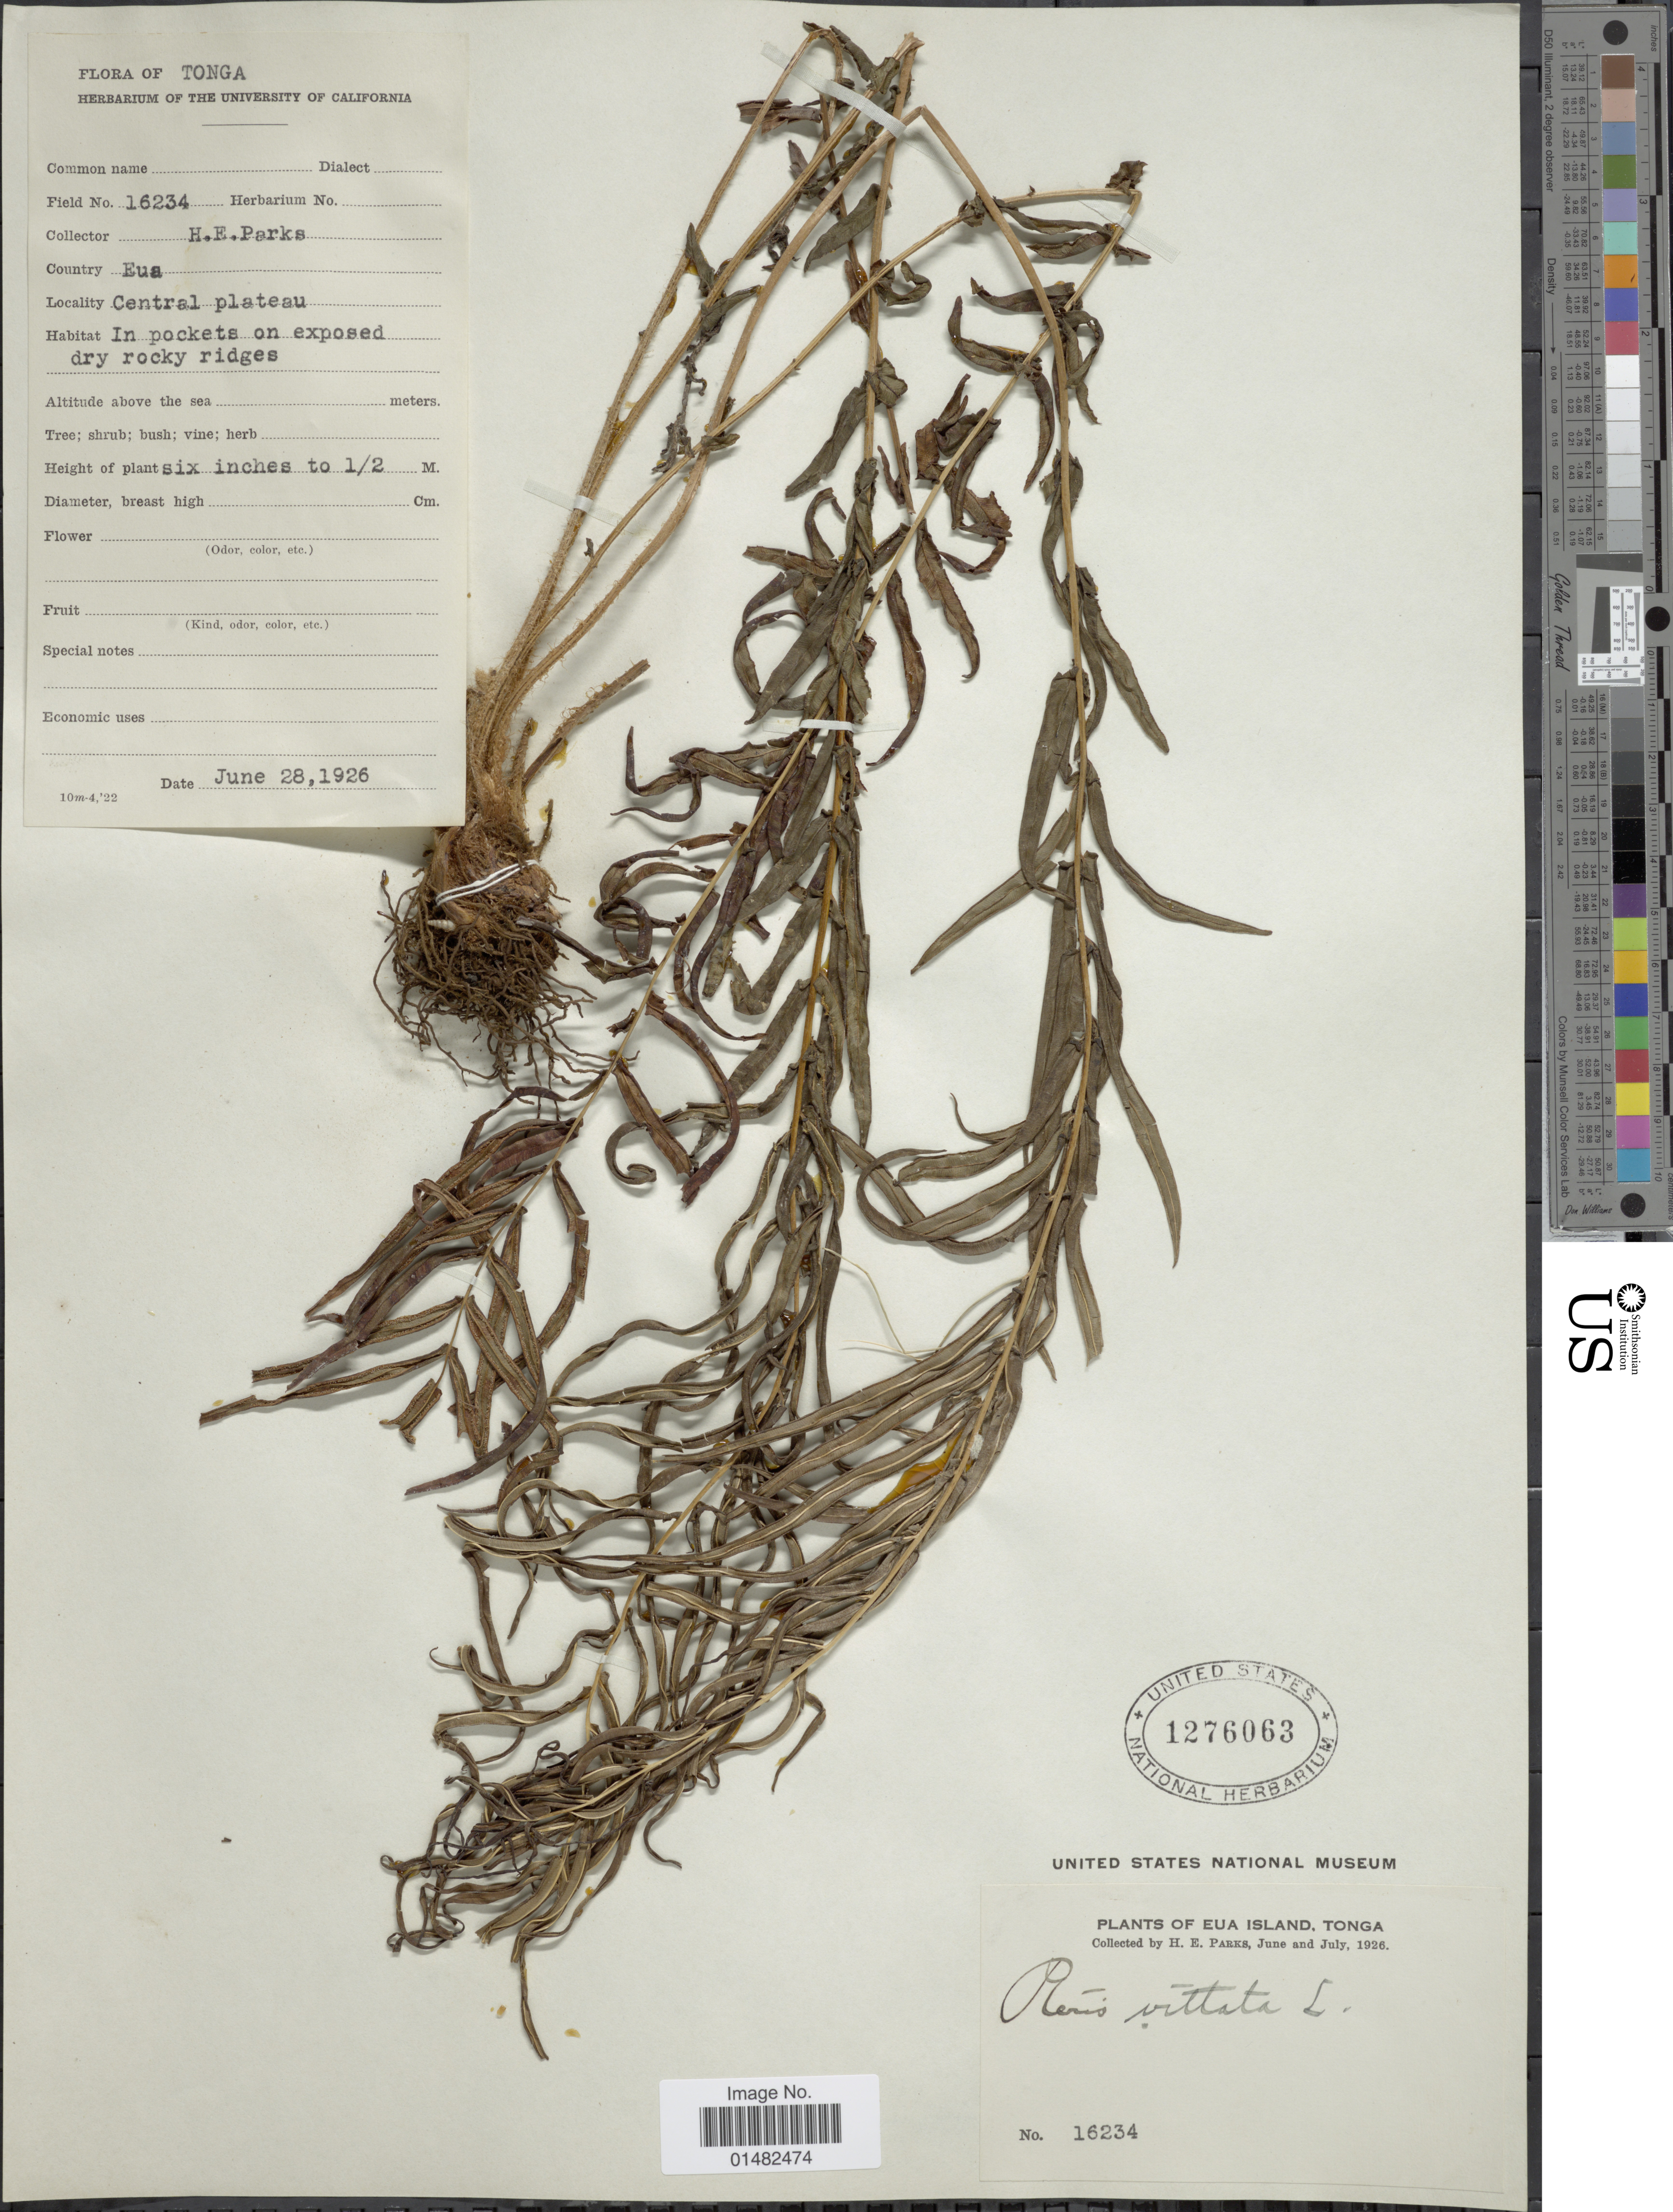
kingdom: Plantae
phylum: Tracheophyta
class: Polypodiopsida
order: Polypodiales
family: Pteridaceae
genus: Pteris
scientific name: Pteris vittata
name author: L.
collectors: H. E. Parks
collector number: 16234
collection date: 1926-06-28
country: Tonga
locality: Eua Island, Central Plateau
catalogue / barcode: US 1276063